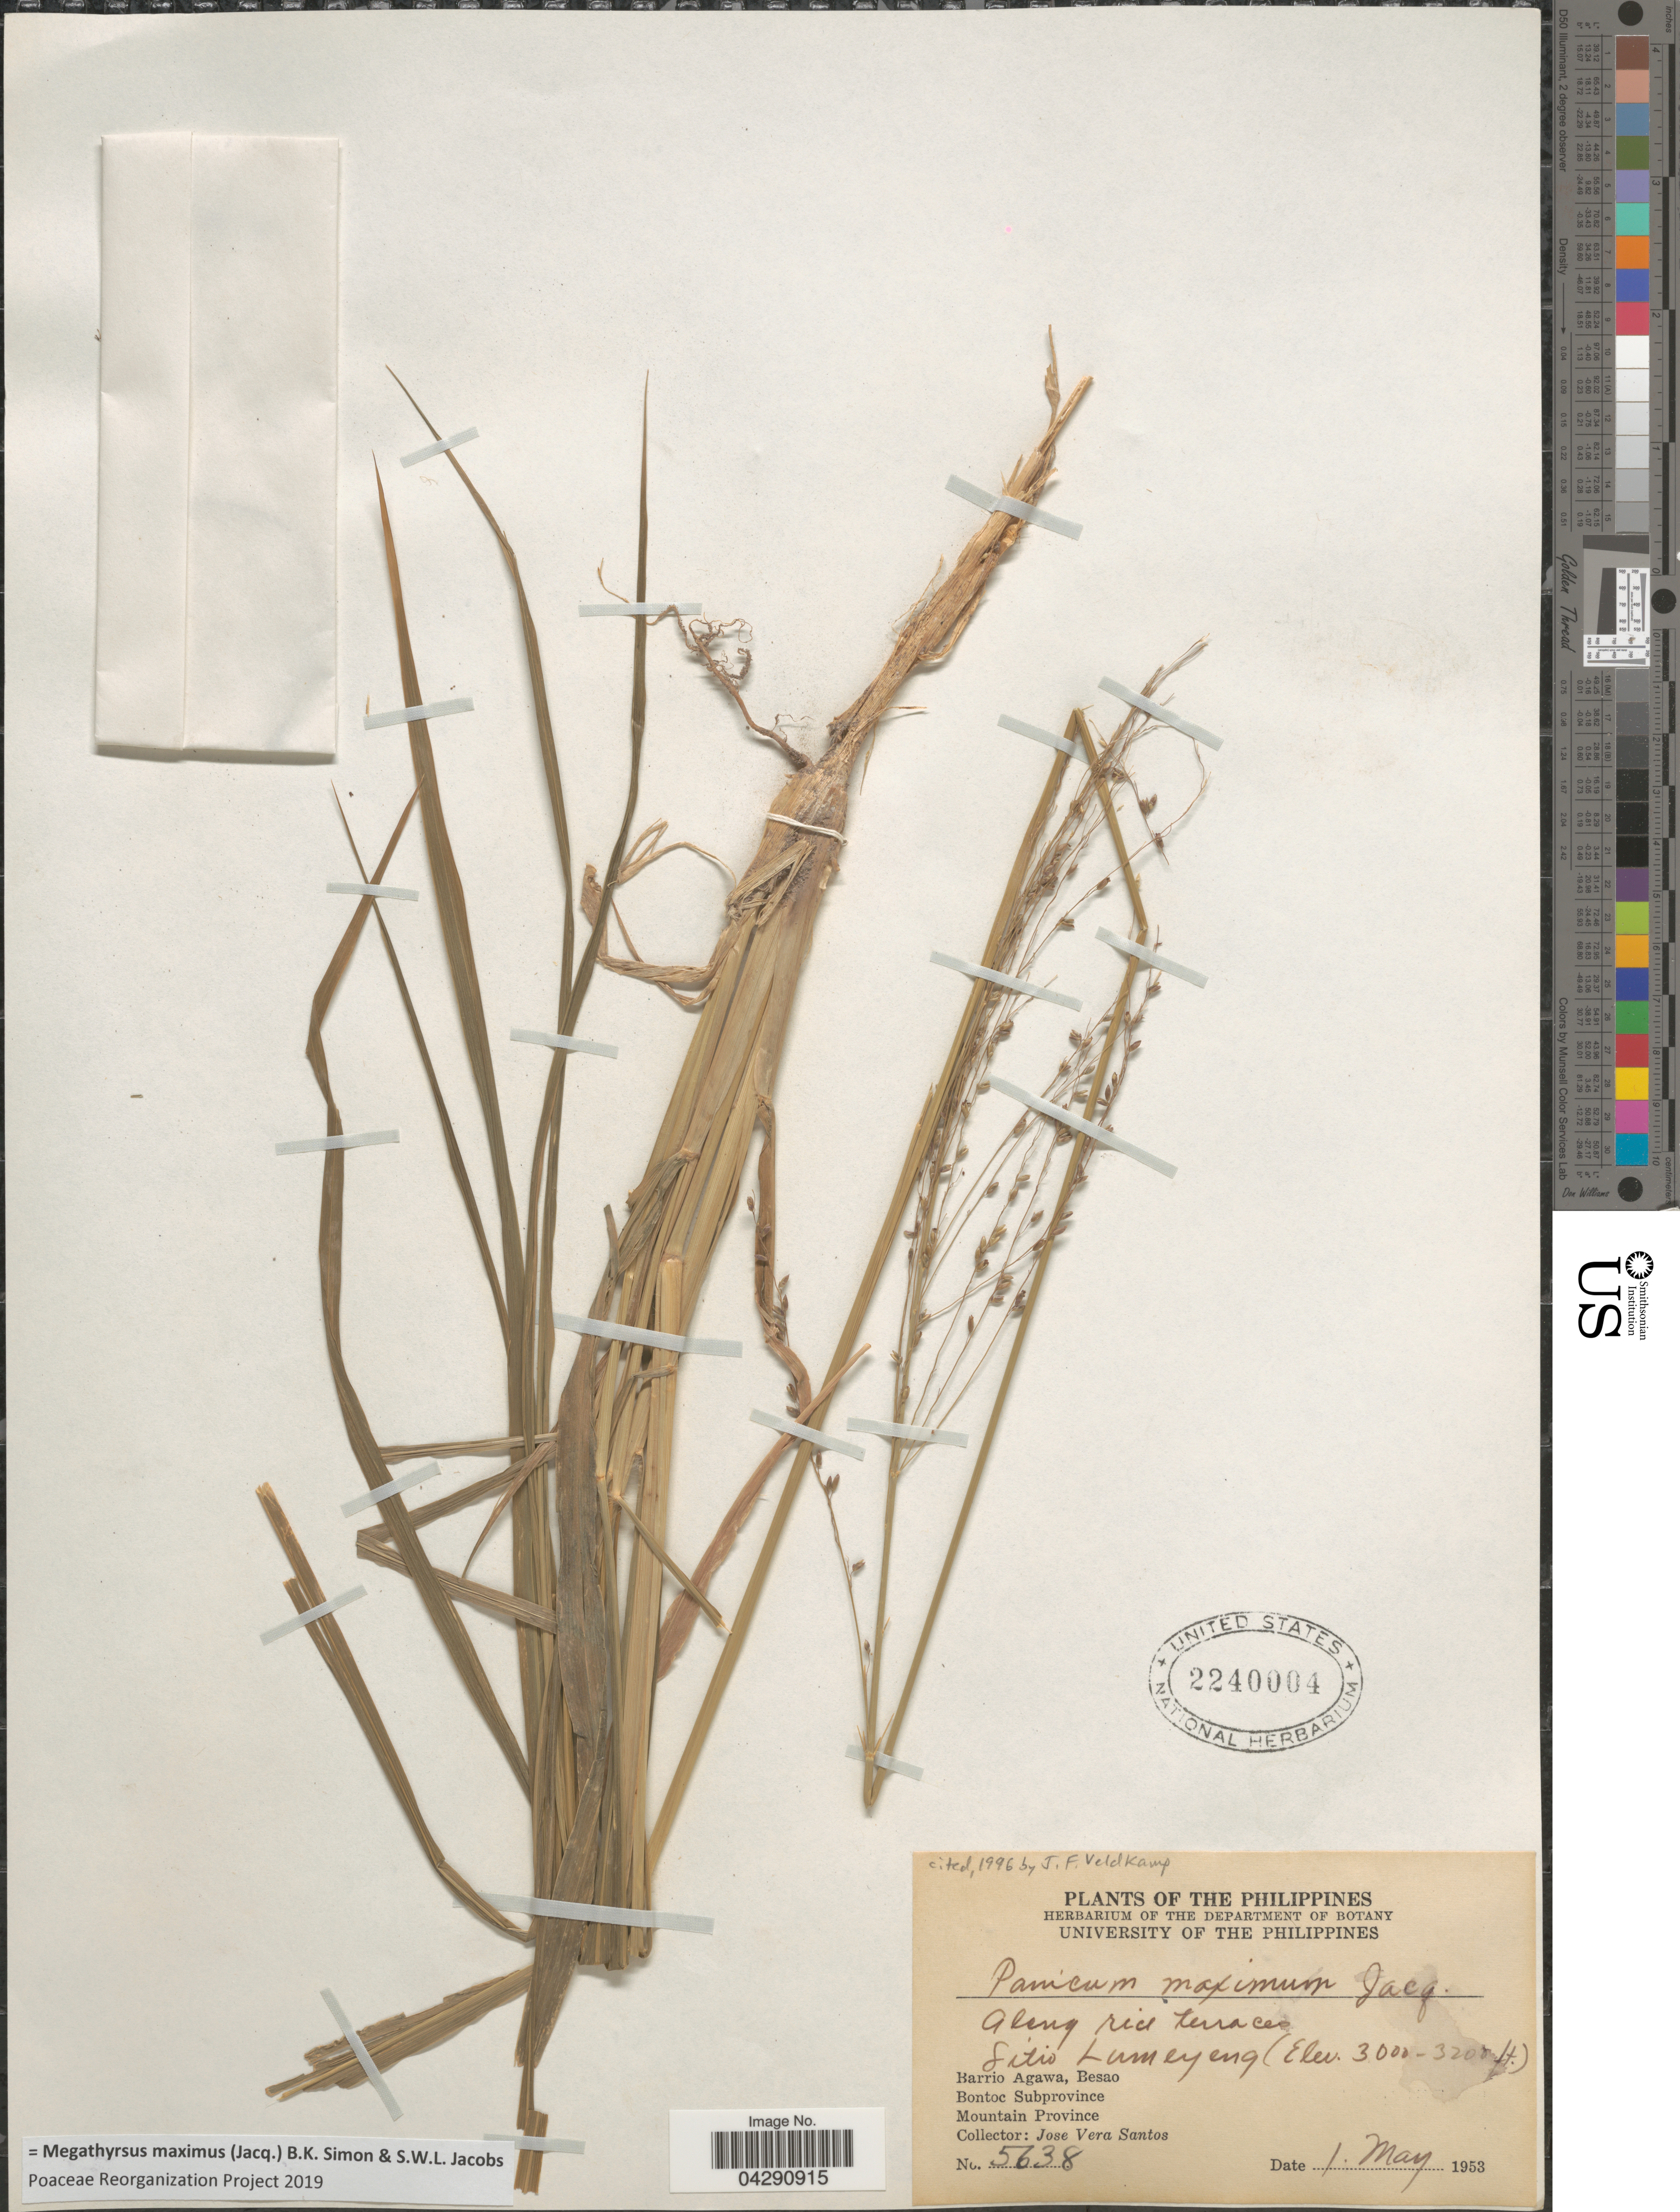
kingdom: Plantae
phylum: Tracheophyta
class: Liliopsida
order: Poales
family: Poaceae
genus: Megathyrsus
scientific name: Megathyrsus maximus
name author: (Jacq.) B.K. Simon & S.W.L. Jacobs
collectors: J. Vera Santos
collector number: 5638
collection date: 1953-05-01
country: Philippines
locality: Along rice terraces. Sitio Lumeyeng. Barrio Agawa, Besao. Bontoc Subprovince. Mountain Province.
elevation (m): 914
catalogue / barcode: US 2240004